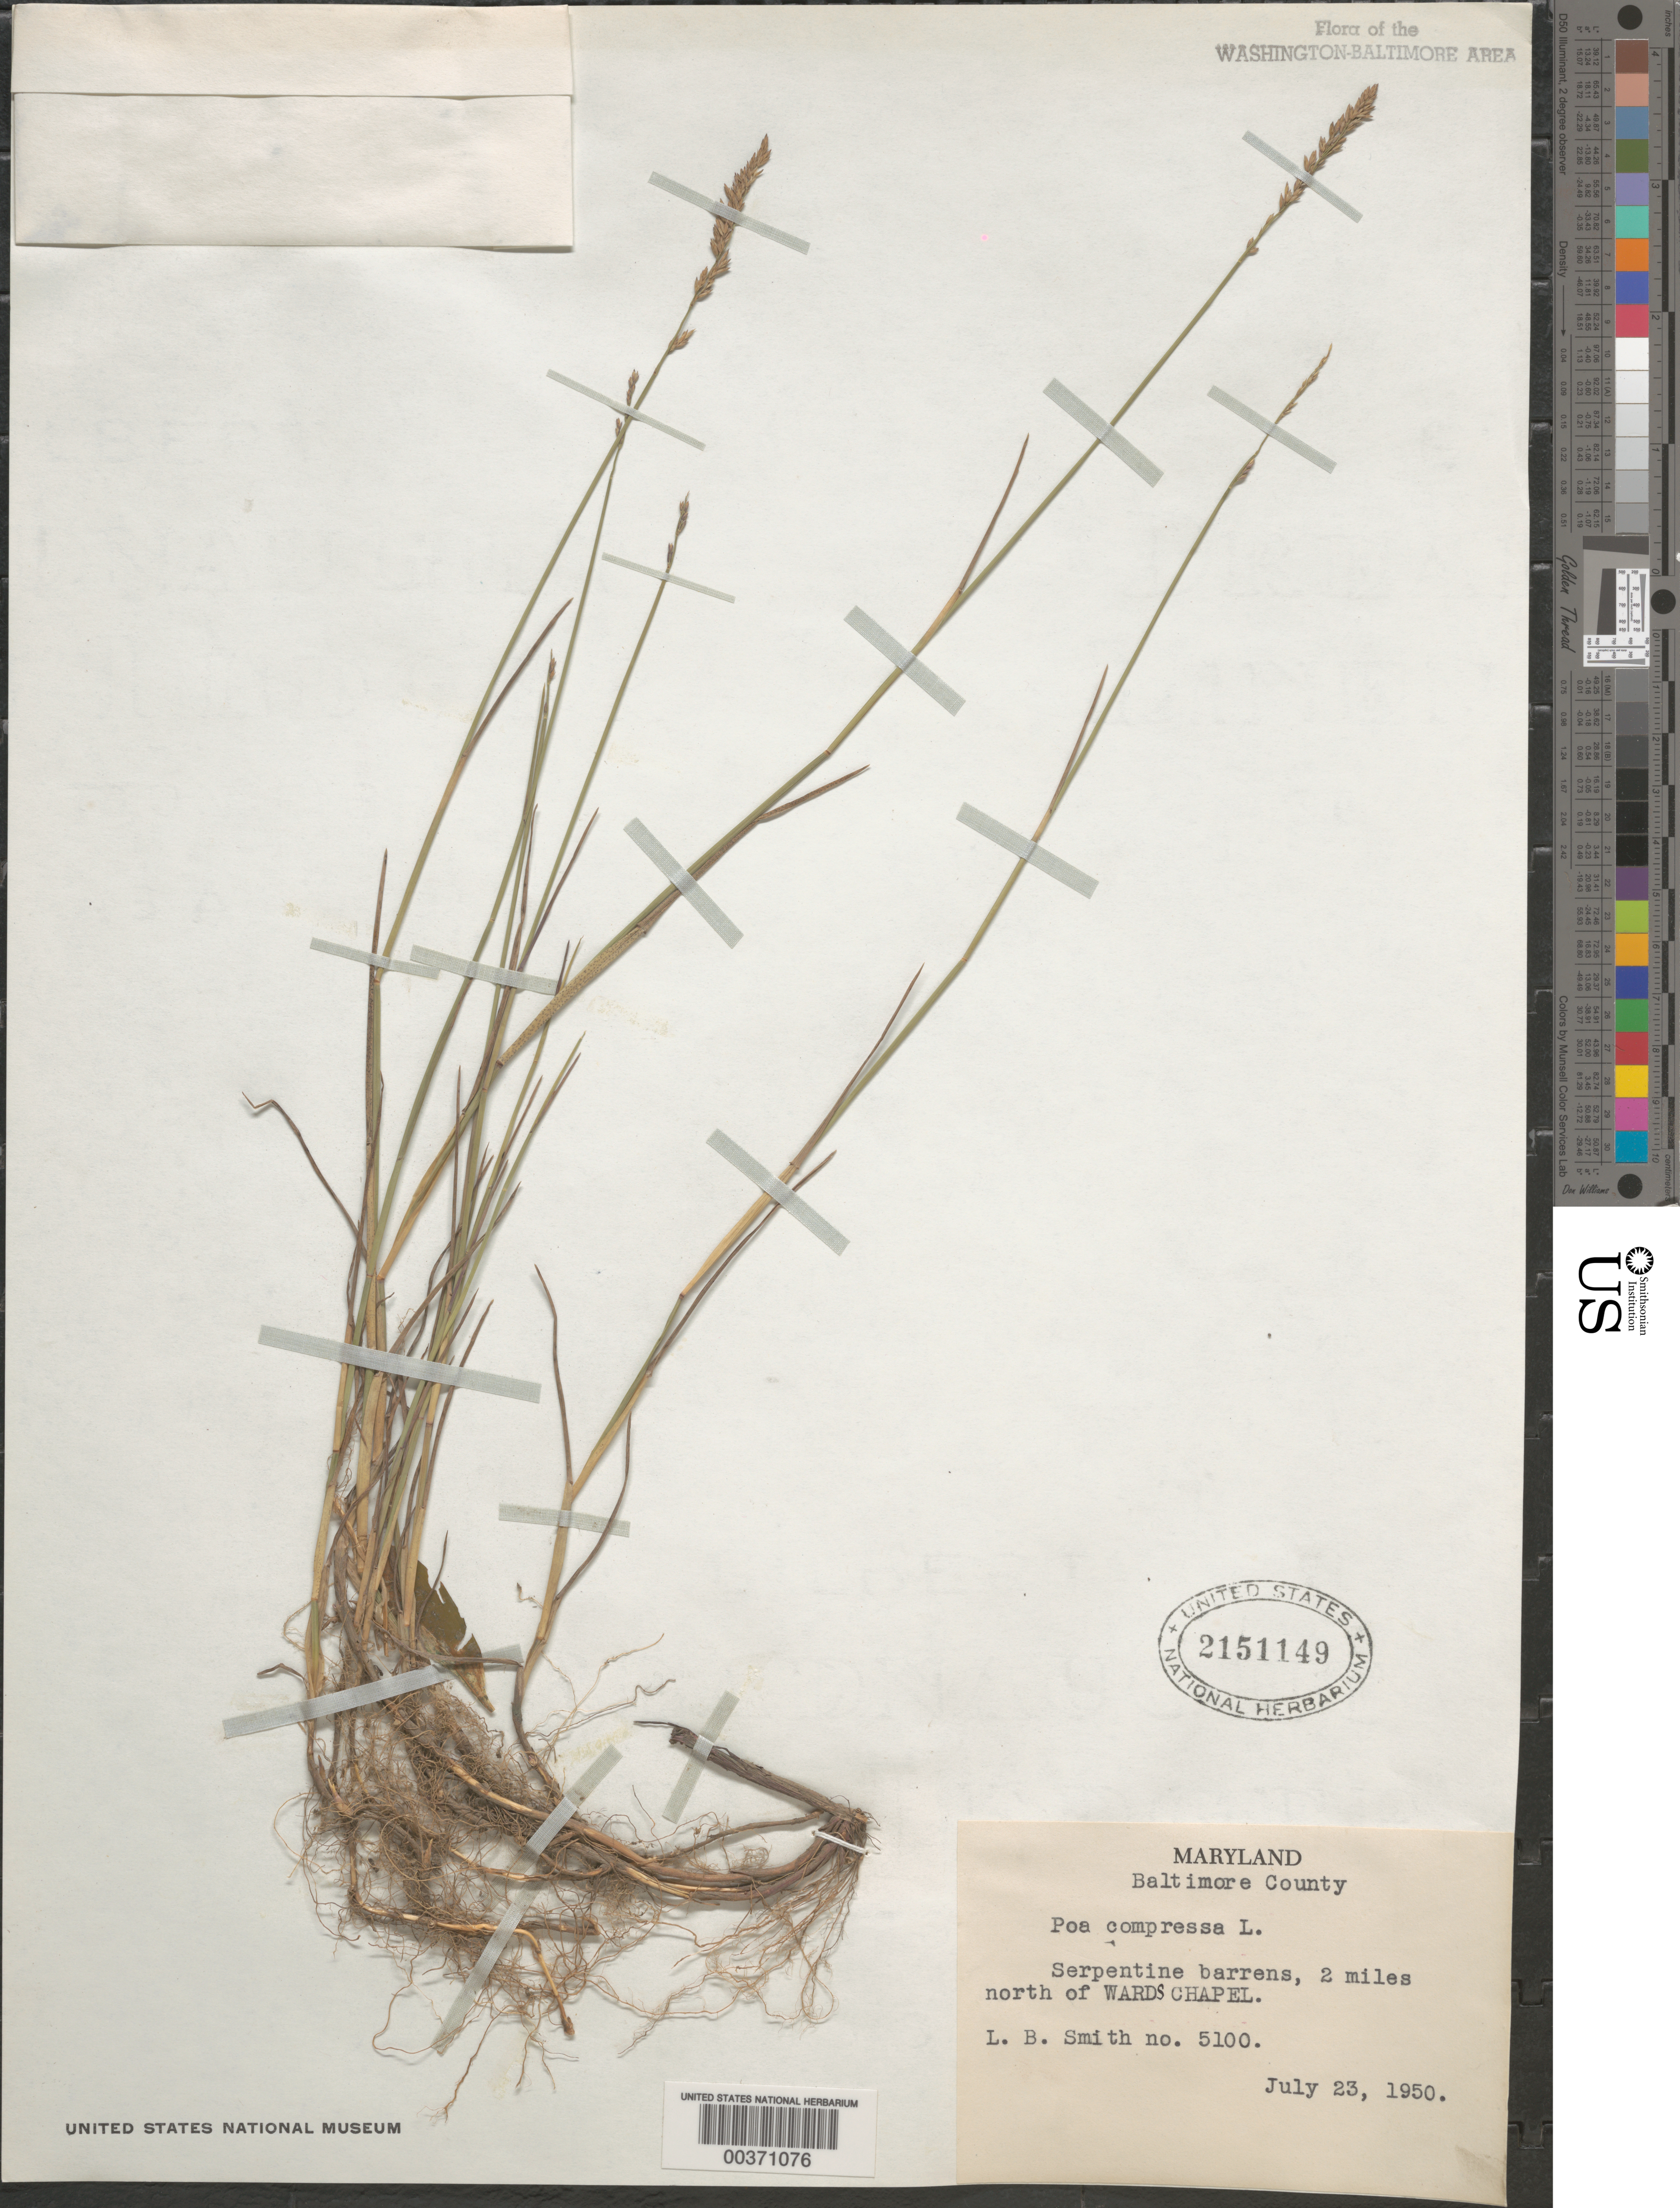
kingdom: Plantae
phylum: Tracheophyta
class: Liliopsida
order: Poales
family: Poaceae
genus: Poa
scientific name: Poa compressa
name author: L.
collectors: L. Smith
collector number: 5100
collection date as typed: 23 Jul 1950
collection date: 1950-07-23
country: United States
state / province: Maryland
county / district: Baltimore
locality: Serpentine Barrens, north of Wards Chapel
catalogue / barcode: US 2151149